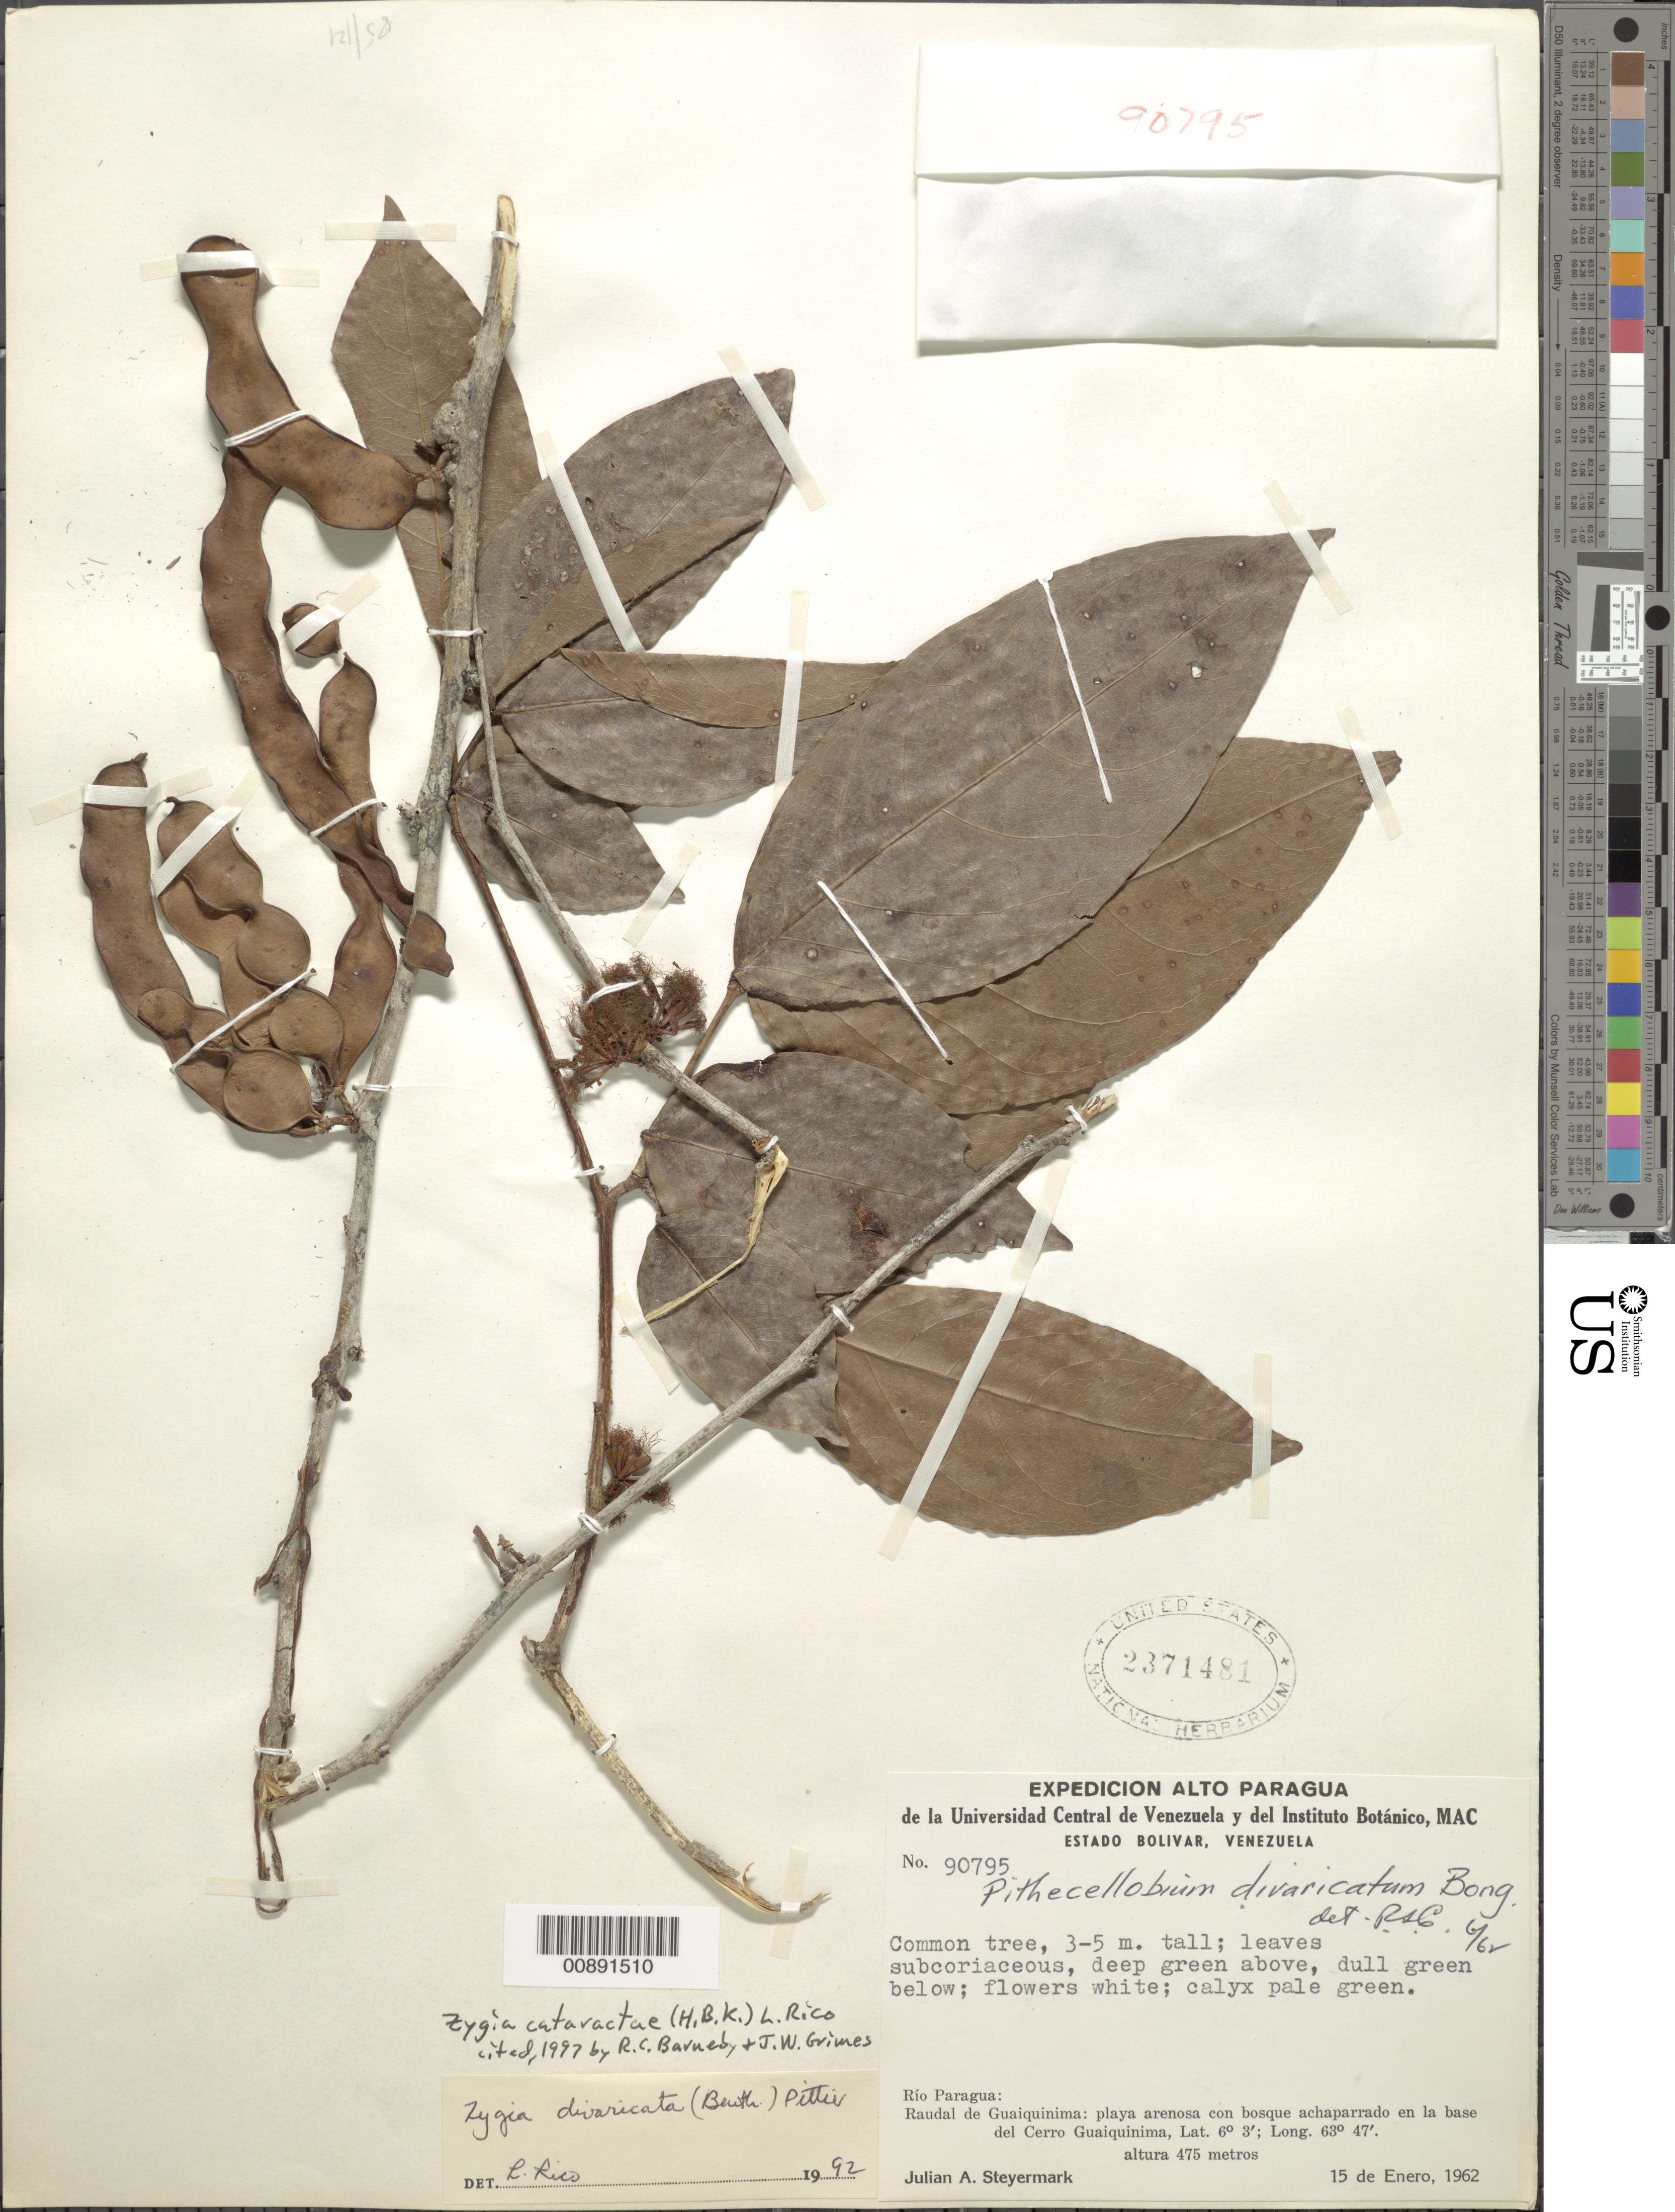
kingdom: Plantae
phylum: Tracheophyta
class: Magnoliopsida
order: Fabales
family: Fabaceae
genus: Zygia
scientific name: Zygia cataractae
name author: (Kunth) L. Rico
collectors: J. Steyermark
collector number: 90795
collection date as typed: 15-Jan-62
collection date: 1962-01-15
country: Venezuela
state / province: Bolívar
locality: Río Paragua, raudal de Guaiquinima, base of Cerro Guaiquinima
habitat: Playa arenosa con bosque achaparrado en la base del cerro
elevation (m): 475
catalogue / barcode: US 2371481